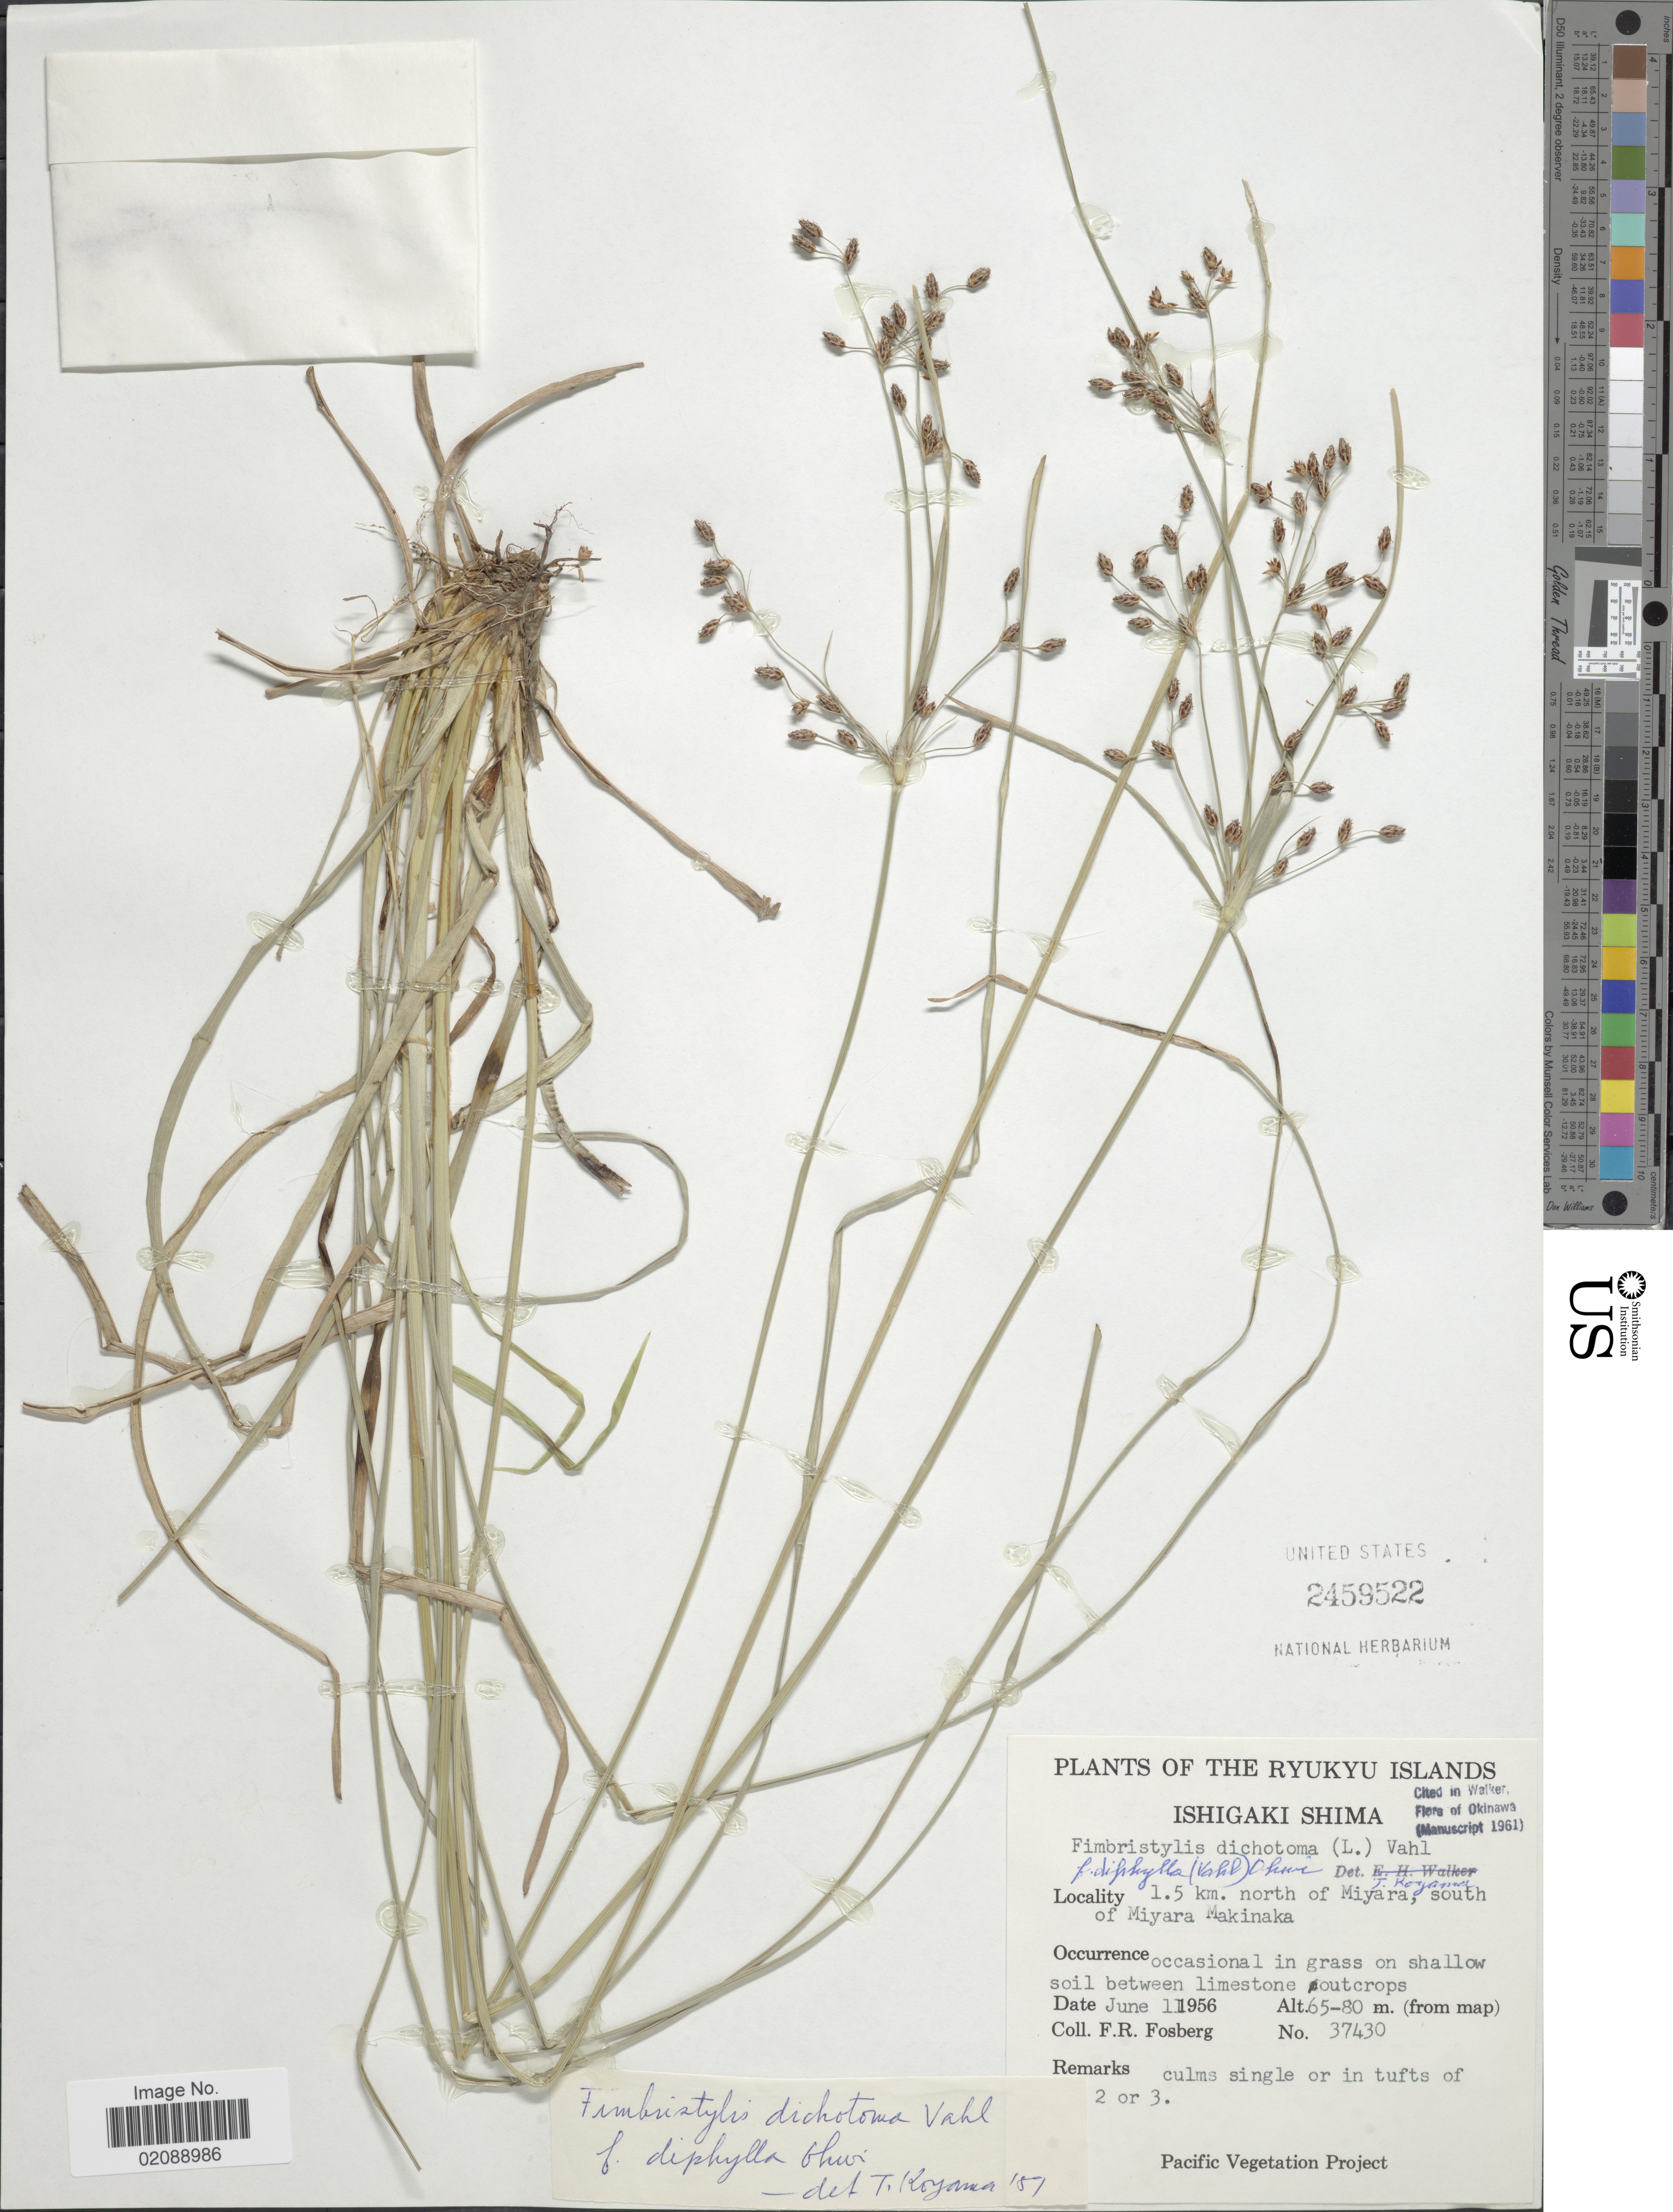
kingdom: Plantae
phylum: Tracheophyta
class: Liliopsida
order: Poales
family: Cyperaceae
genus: Fimbristylis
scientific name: Fimbristylis dichotoma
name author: (L.) Vahl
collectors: F. R. Fosberg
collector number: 37430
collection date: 1956-06-11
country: Japan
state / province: Okinawa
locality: The Ryukyu Islands, Ishigaki Shima, 1.5 km. north of Miyara, south of Miyara Makinaka.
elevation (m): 65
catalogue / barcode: US 2459522